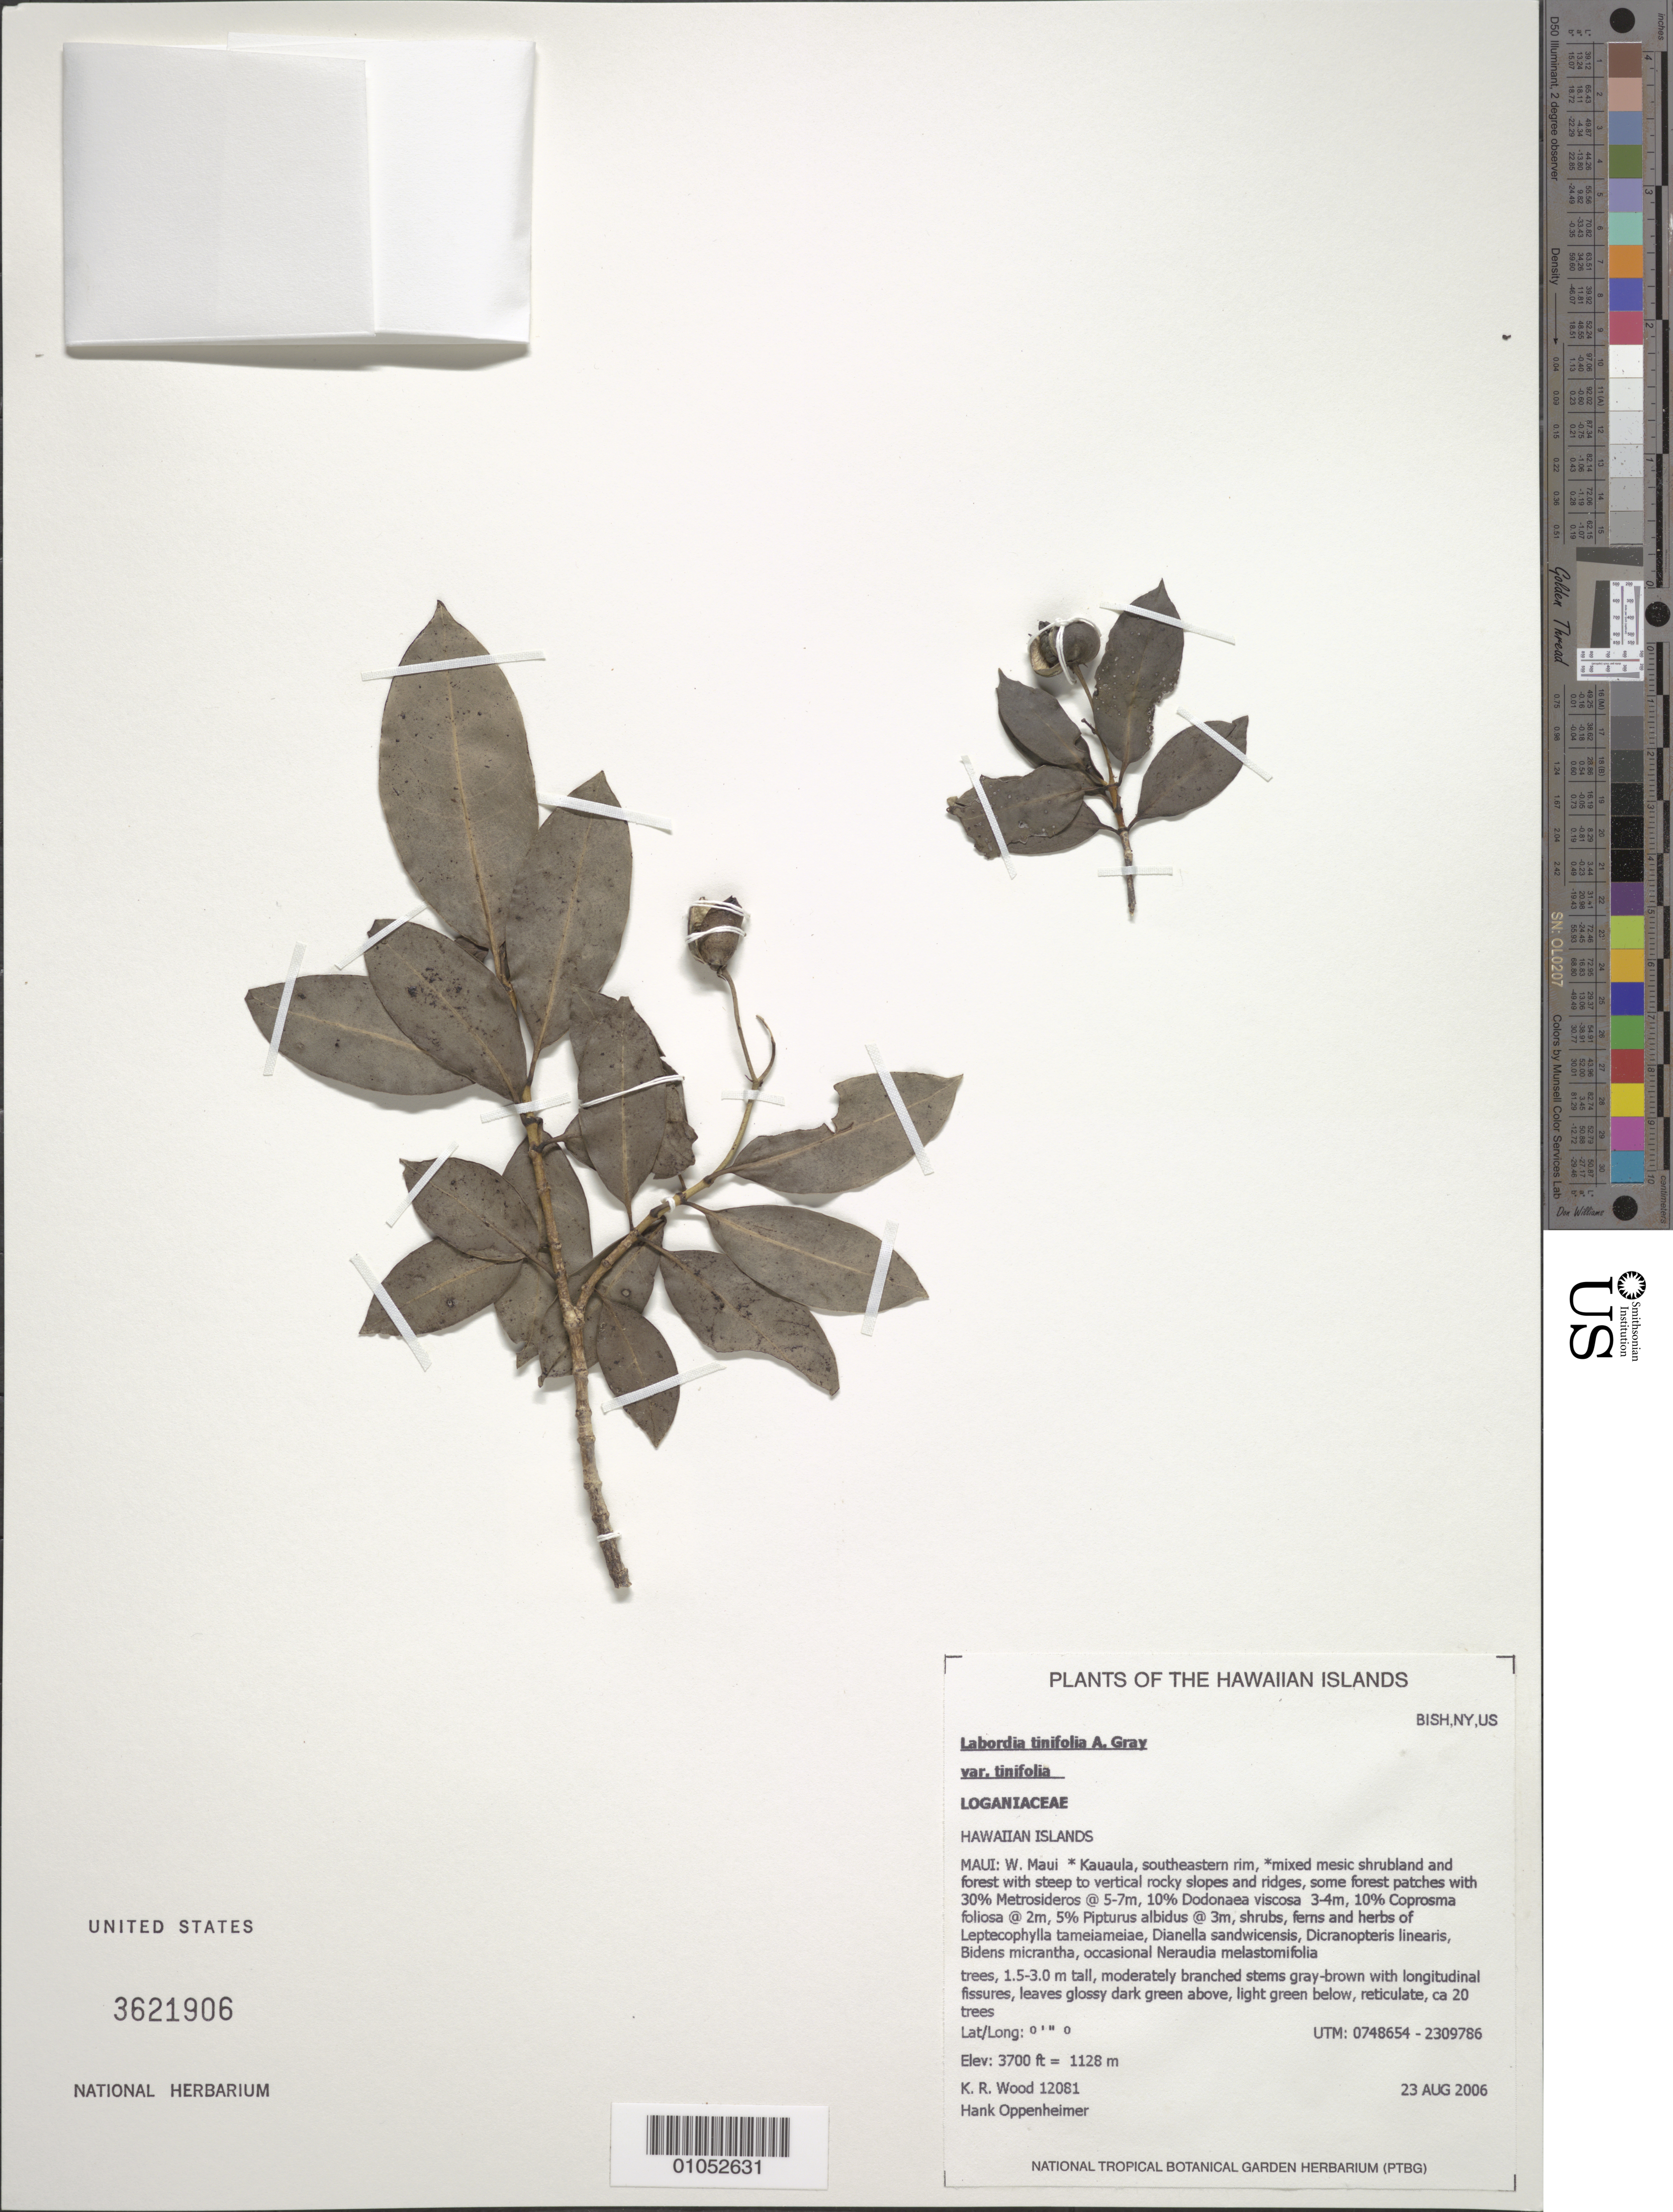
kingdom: Plantae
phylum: Tracheophyta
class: Magnoliopsida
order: Gentianales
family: Loganiaceae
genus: Geniostoma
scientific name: Geniostoma tinifolium var. tinifolium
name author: A. Gray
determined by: Wagner, W. L., (BOT), Smithsonian Institution - National Museum of Natural History (UNITED STATES)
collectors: K. R. Wood & H. Oppenheimer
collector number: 12081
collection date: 2006-08-23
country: United States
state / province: Hawaii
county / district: Maui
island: Maui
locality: Hawaiian Islands, Maui: W. Maui Kauaula, southeastern rim.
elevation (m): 1128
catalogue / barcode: US 3621906